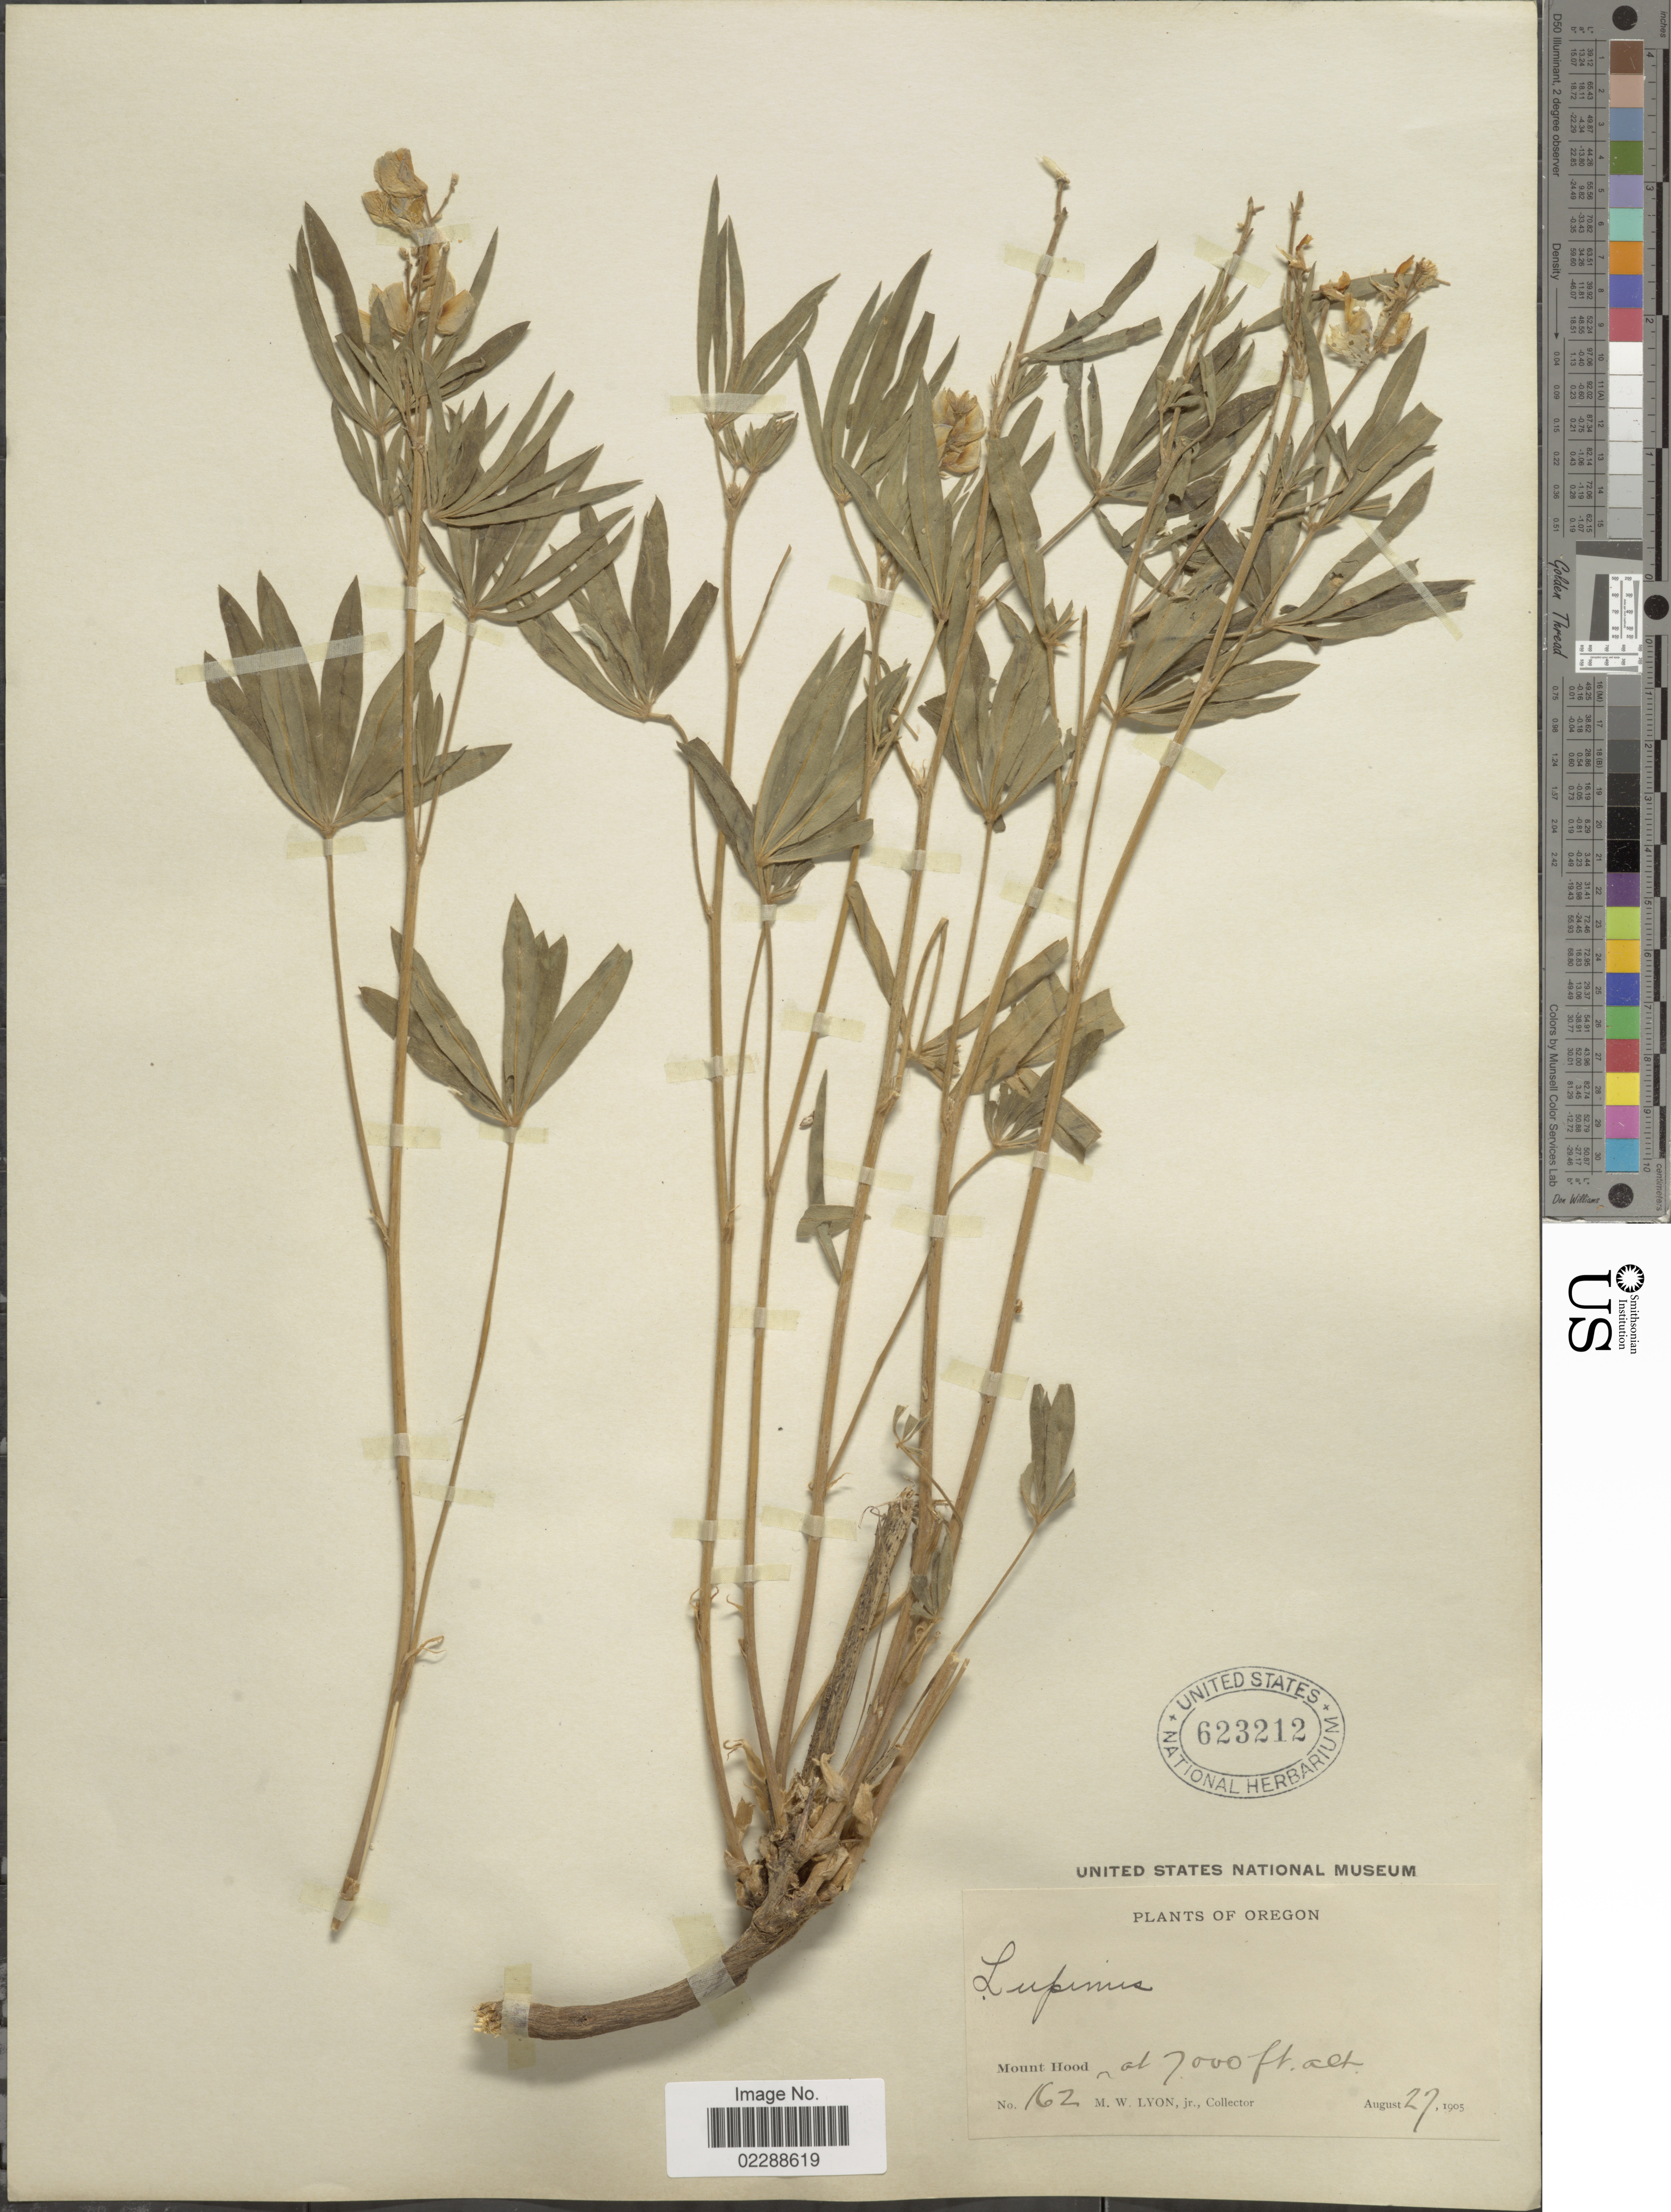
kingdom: Plantae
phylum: Tracheophyta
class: Magnoliopsida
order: Fabales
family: Fabaceae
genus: Lupinus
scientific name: Lupinus sp.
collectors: M. W. Lyon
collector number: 162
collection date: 1905-08-27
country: United States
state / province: Oregon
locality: Mount Hood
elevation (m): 2134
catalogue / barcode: US 623212